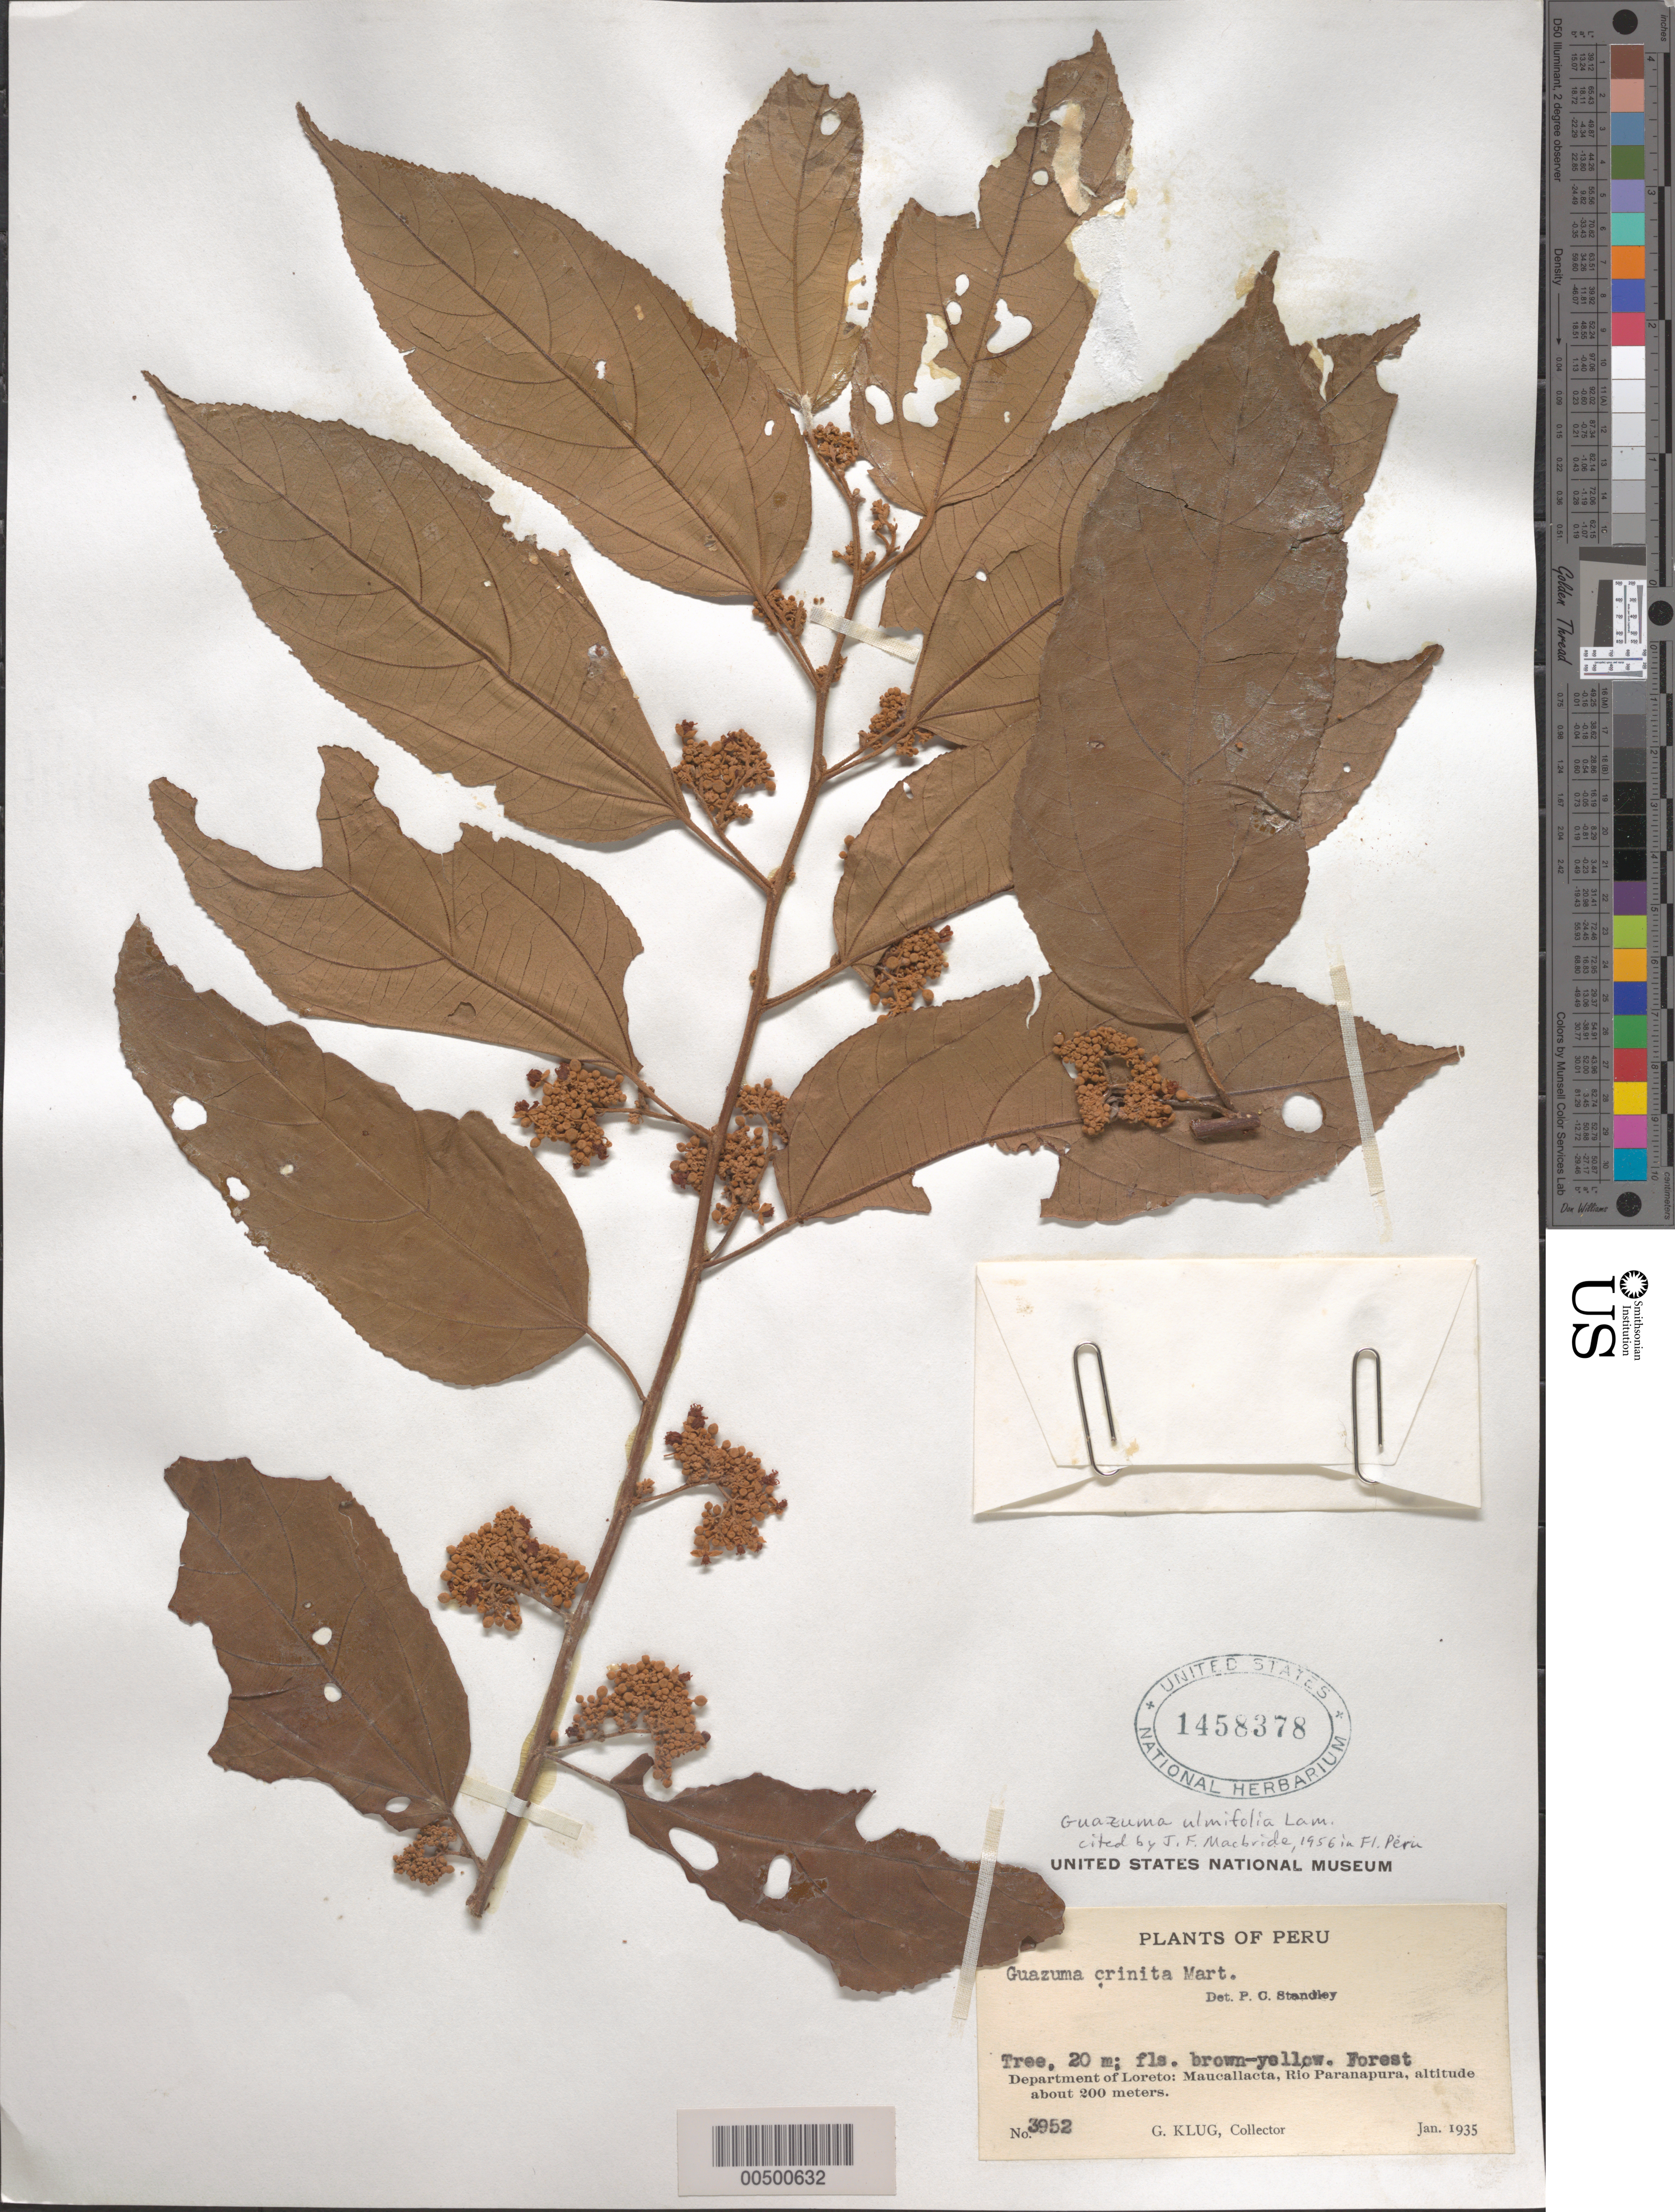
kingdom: Plantae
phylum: Tracheophyta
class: Magnoliopsida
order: Malvales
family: Malvaceae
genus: Guazuma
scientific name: Guazuma ulmifolia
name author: Lam.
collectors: G. Klug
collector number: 3952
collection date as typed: Jan 1935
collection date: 1935-01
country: Peru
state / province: Loreto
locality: Maucallacta, Río Paranapura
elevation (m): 200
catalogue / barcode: US 1458378